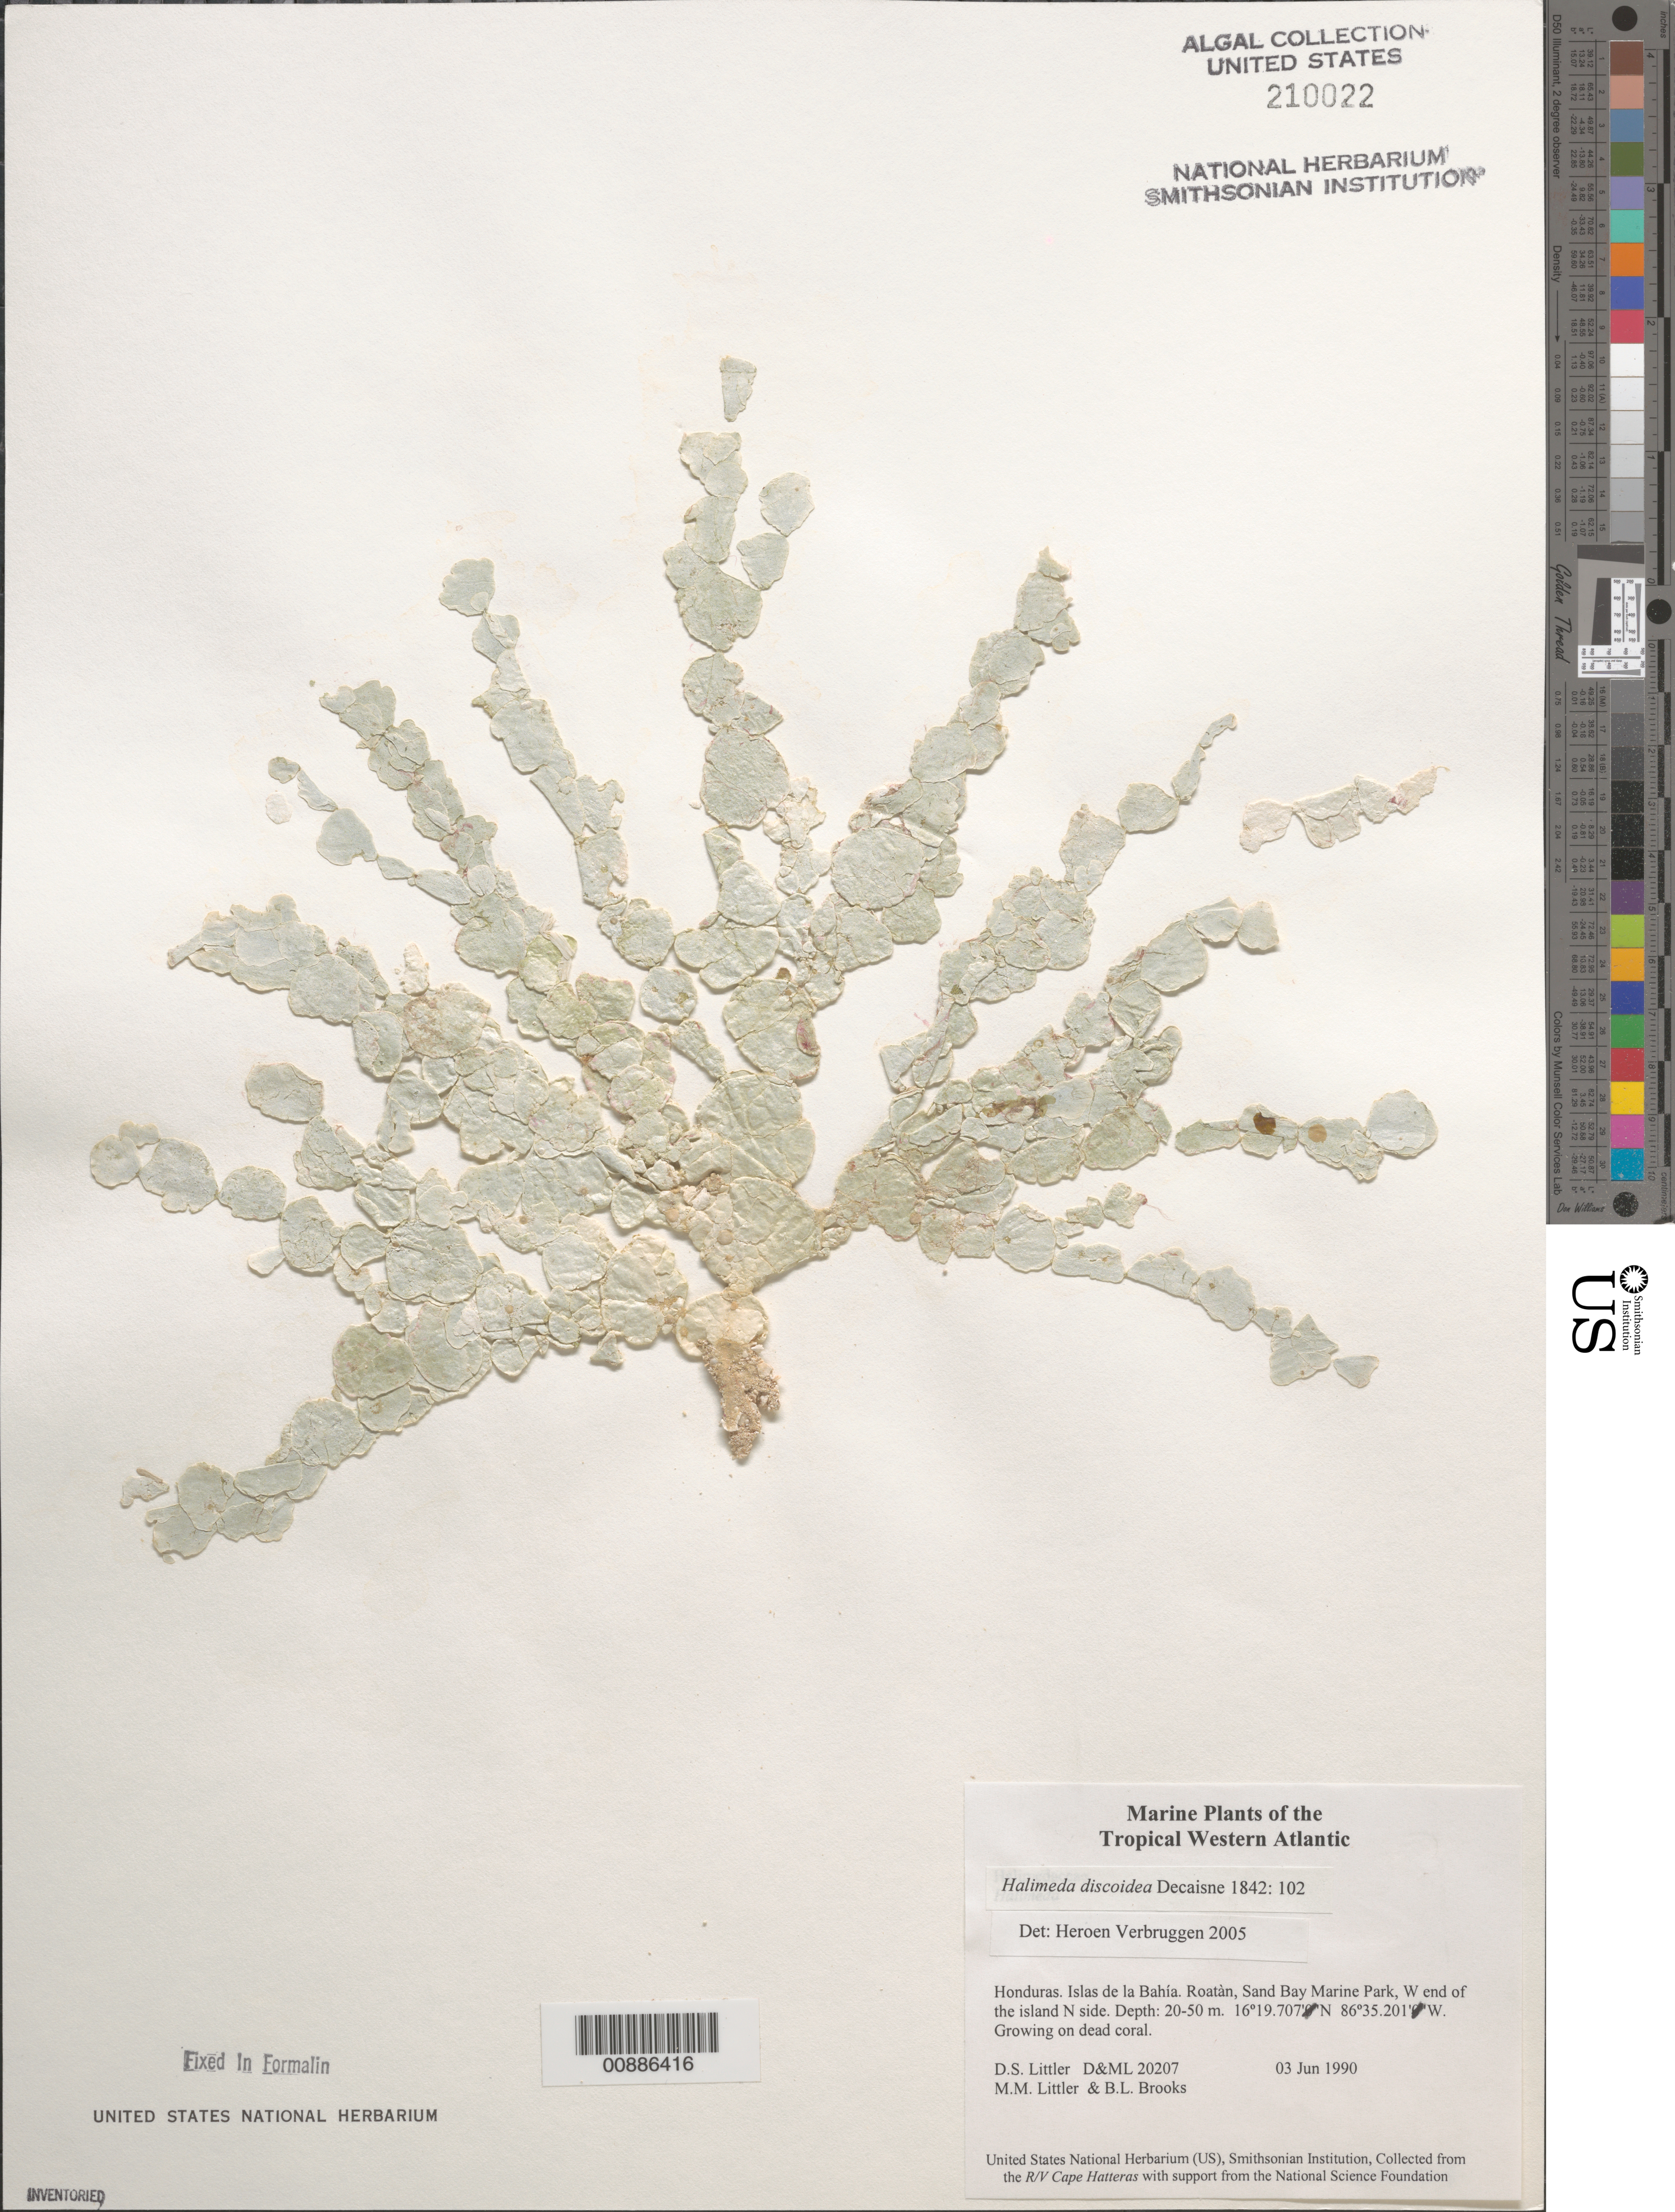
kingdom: Plantae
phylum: Chlorophyta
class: Ulvophyceae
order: Bryopsidales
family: Halimedaceae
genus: Halimeda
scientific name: Halimeda discoidea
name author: Decne.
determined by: Verbruggen, H.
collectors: D. S. Littler, M. M. Littler & B. Brooks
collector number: D&ML 20207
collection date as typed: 03 Jun 1990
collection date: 1990-06-03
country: Honduras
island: Roatan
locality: Sand Bay Marine Park, north side of west end of island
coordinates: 16 19.707"N, 86 35.201'W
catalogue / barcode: US 210022